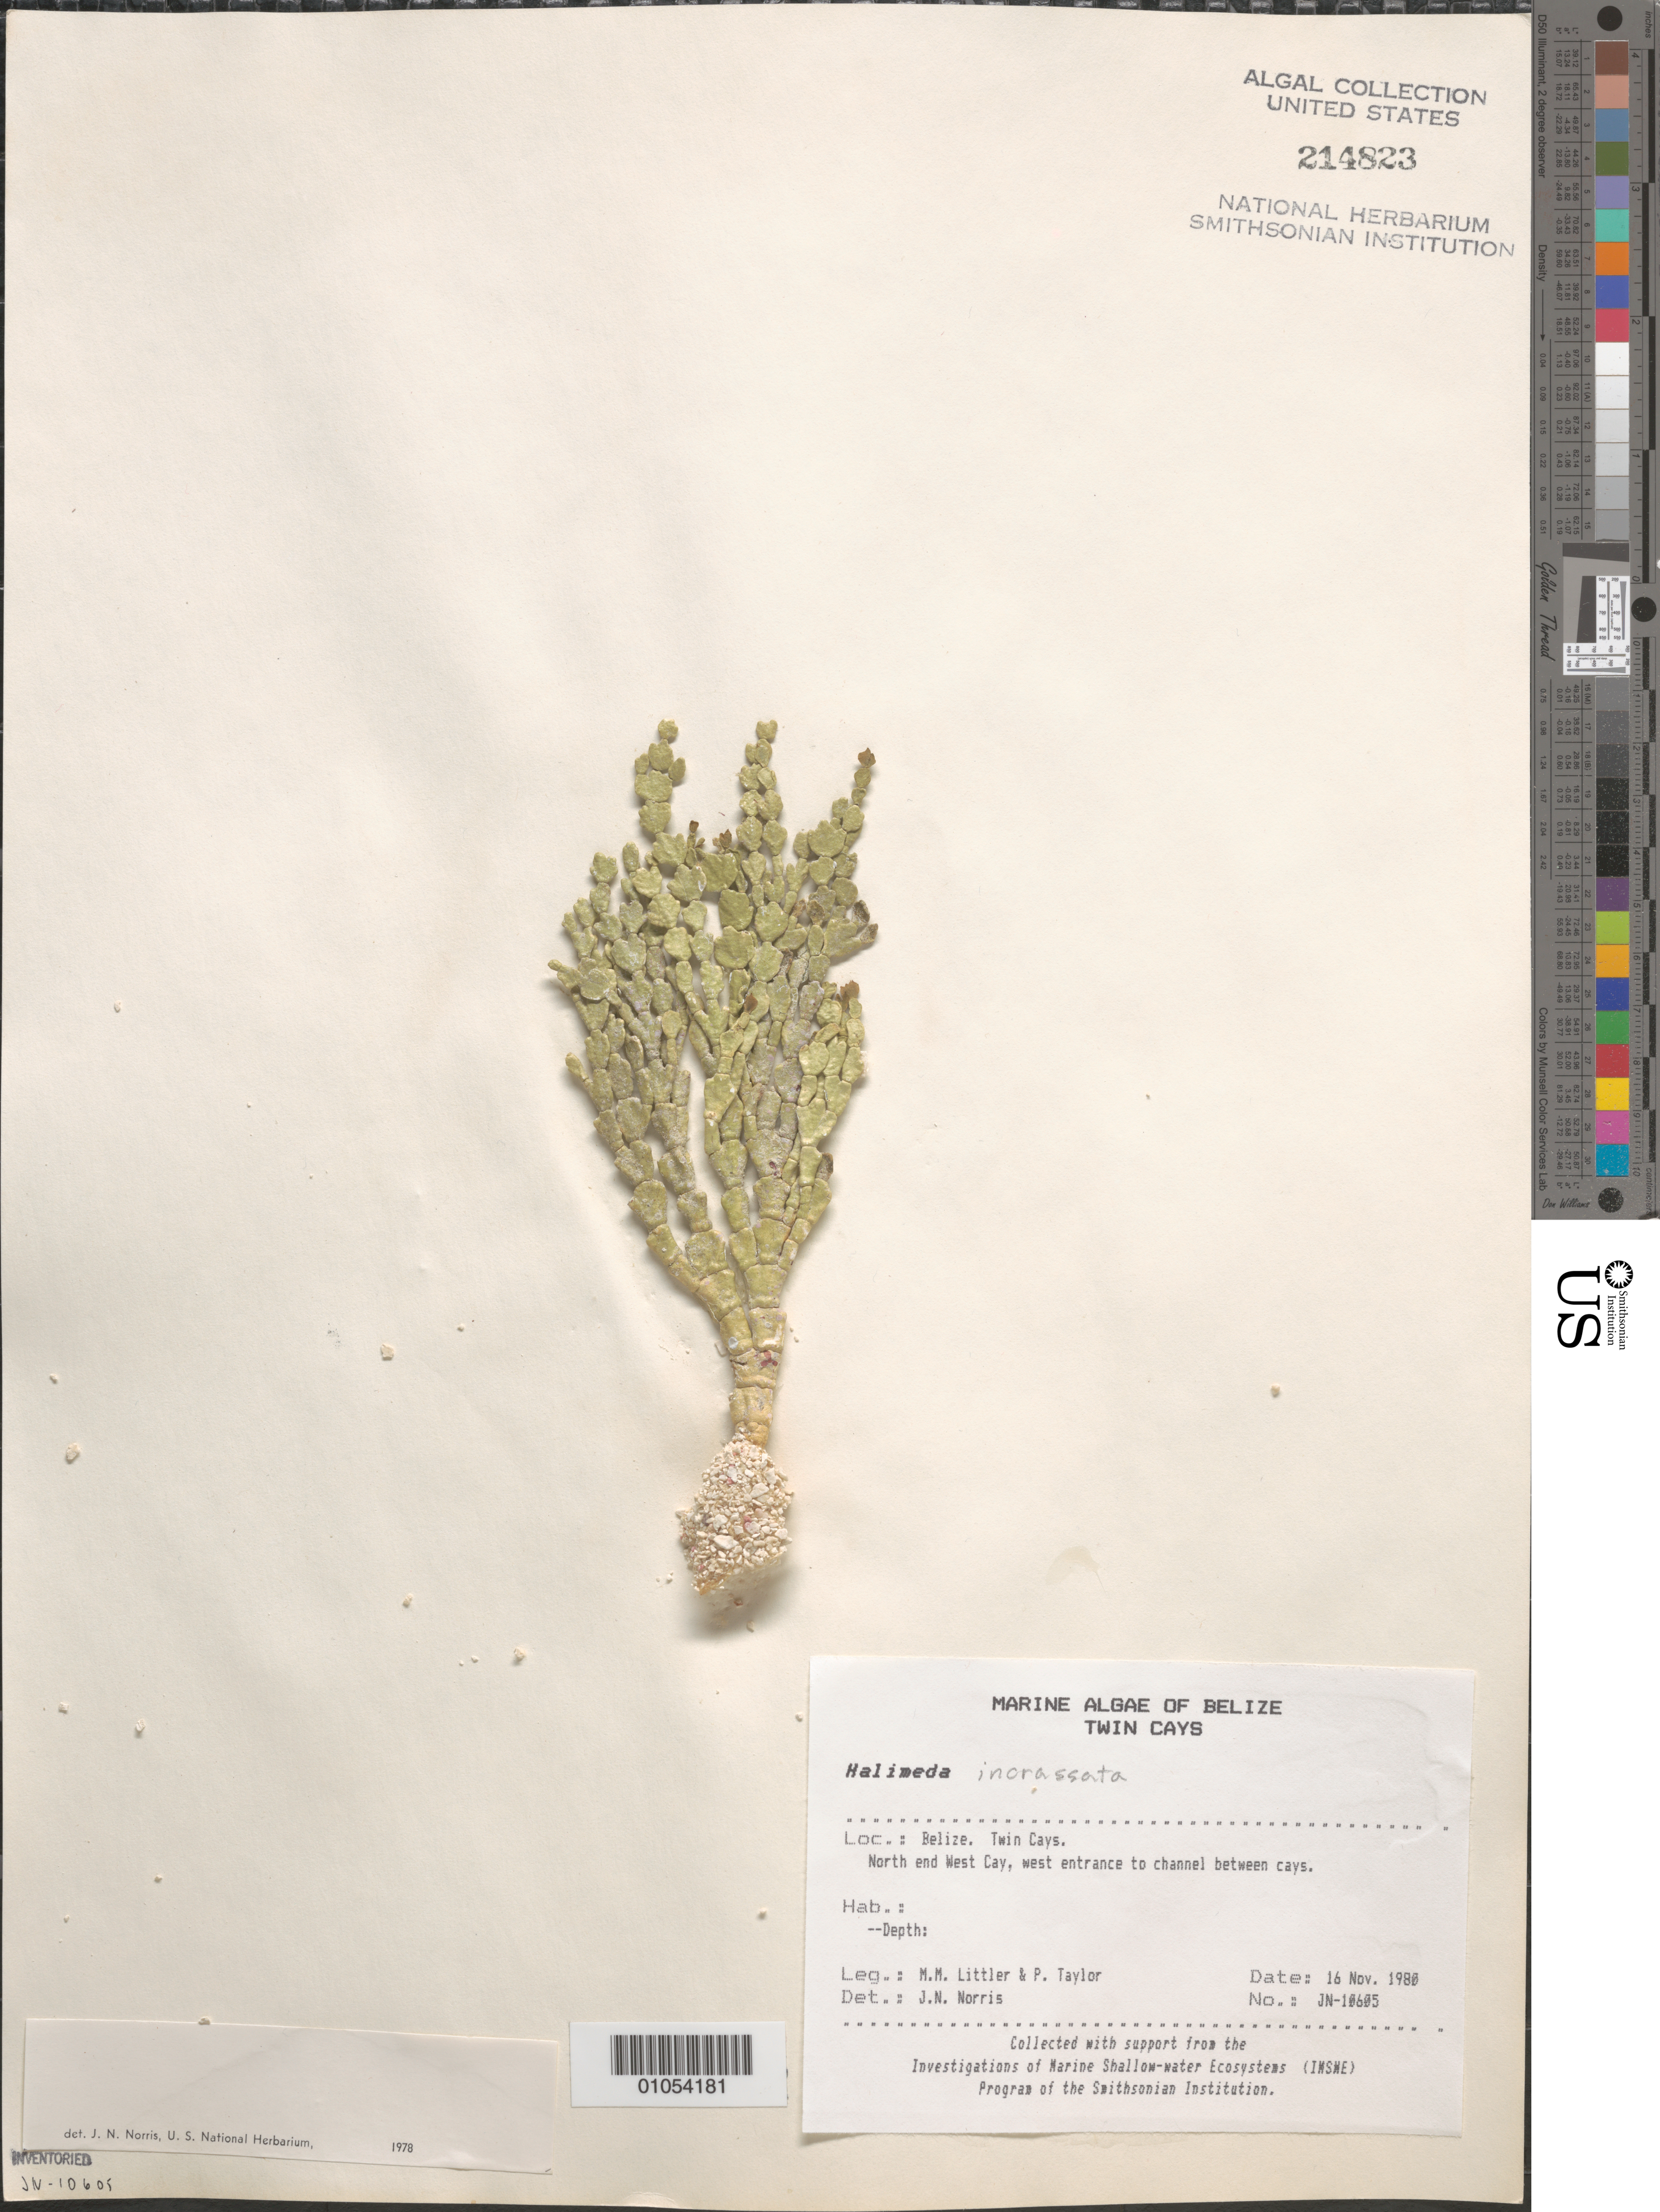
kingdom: Plantae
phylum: Chlorophyta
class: Ulvophyceae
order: Bryopsidales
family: Halimedaceae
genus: Halimeda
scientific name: Halimeda incrassata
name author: (J. Ellis) J.V.Lamouroux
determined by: Norris, James N.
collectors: M. M. Littler & P. R. Taylor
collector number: JN-10605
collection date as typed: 16 Nov 1980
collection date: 1980-11-16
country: Belize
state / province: Stann Creek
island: West Cay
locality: North end of West Cay, west entrance to channel between cays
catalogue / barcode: US 214823